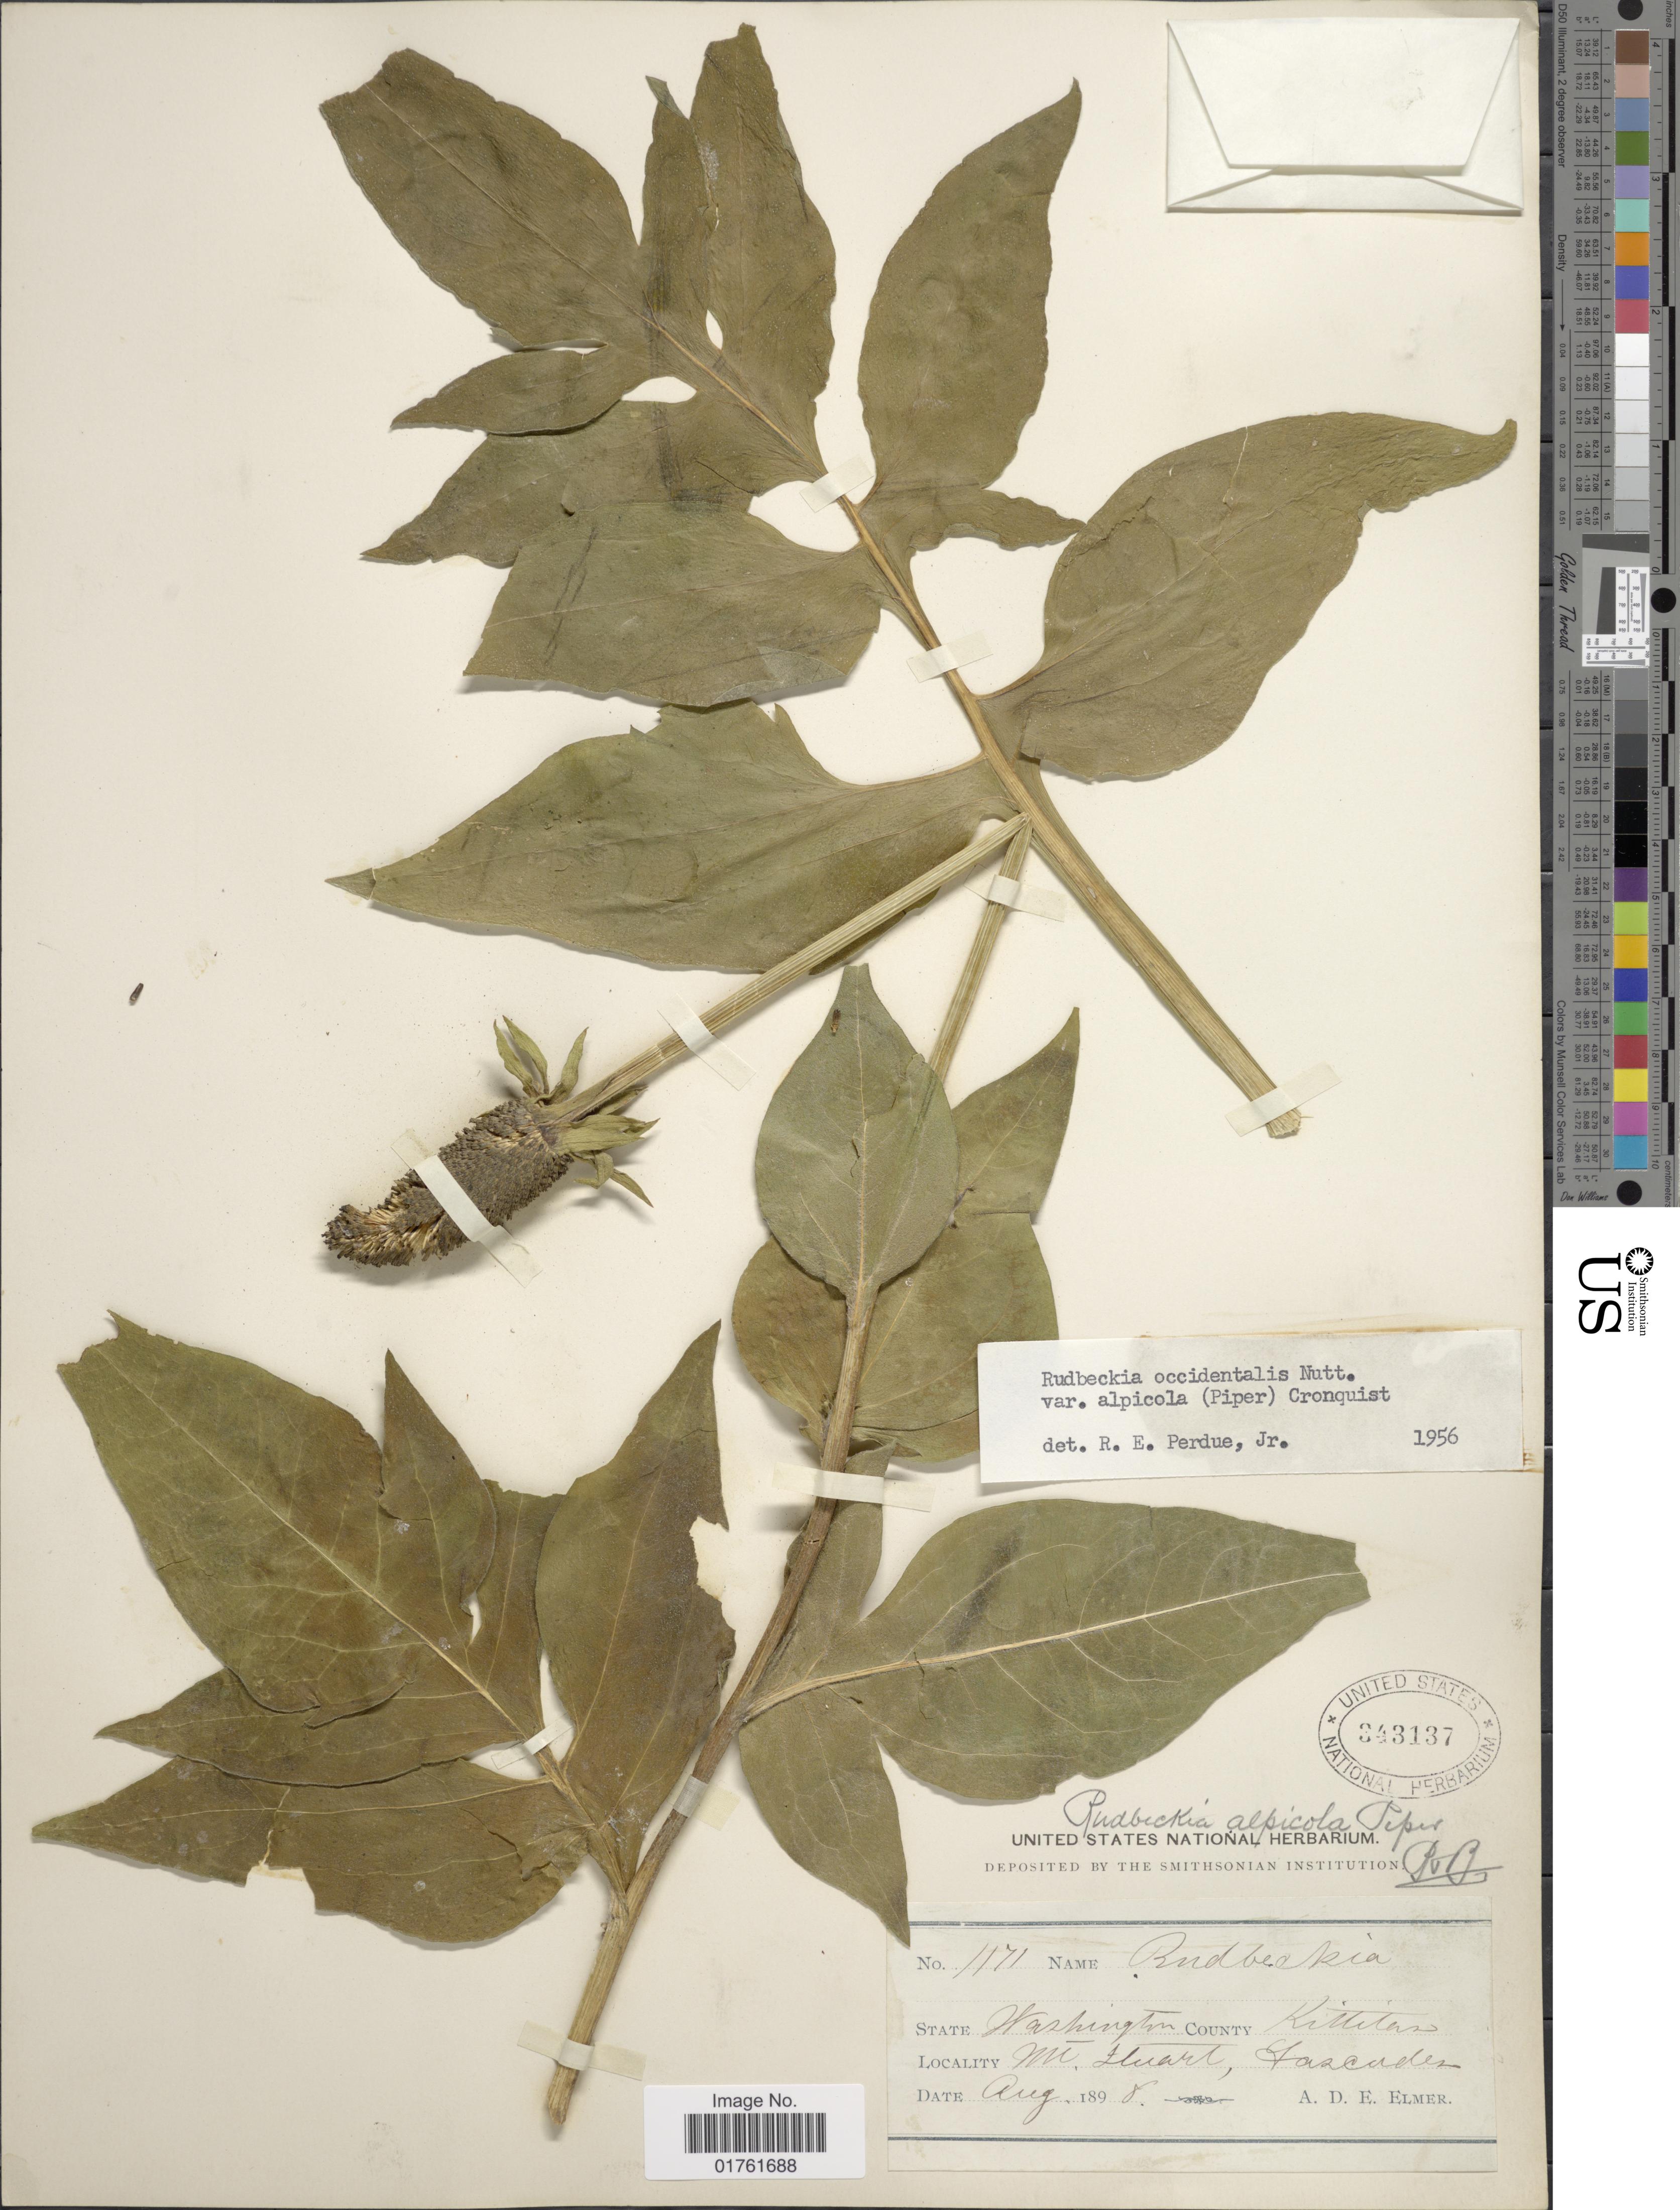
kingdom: Plantae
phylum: Tracheophyta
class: Magnoliopsida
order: Asterales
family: Asteraceae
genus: Rudbeckia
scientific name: Rudbeckia occidentalis var. alpicola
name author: (Piper) Cronq.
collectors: A. D. E. Elmer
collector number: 1171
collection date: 1898-08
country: United States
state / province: Washington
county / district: Kittitas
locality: County Kittitas Mt Stuart, Fascaden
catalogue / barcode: US 343137